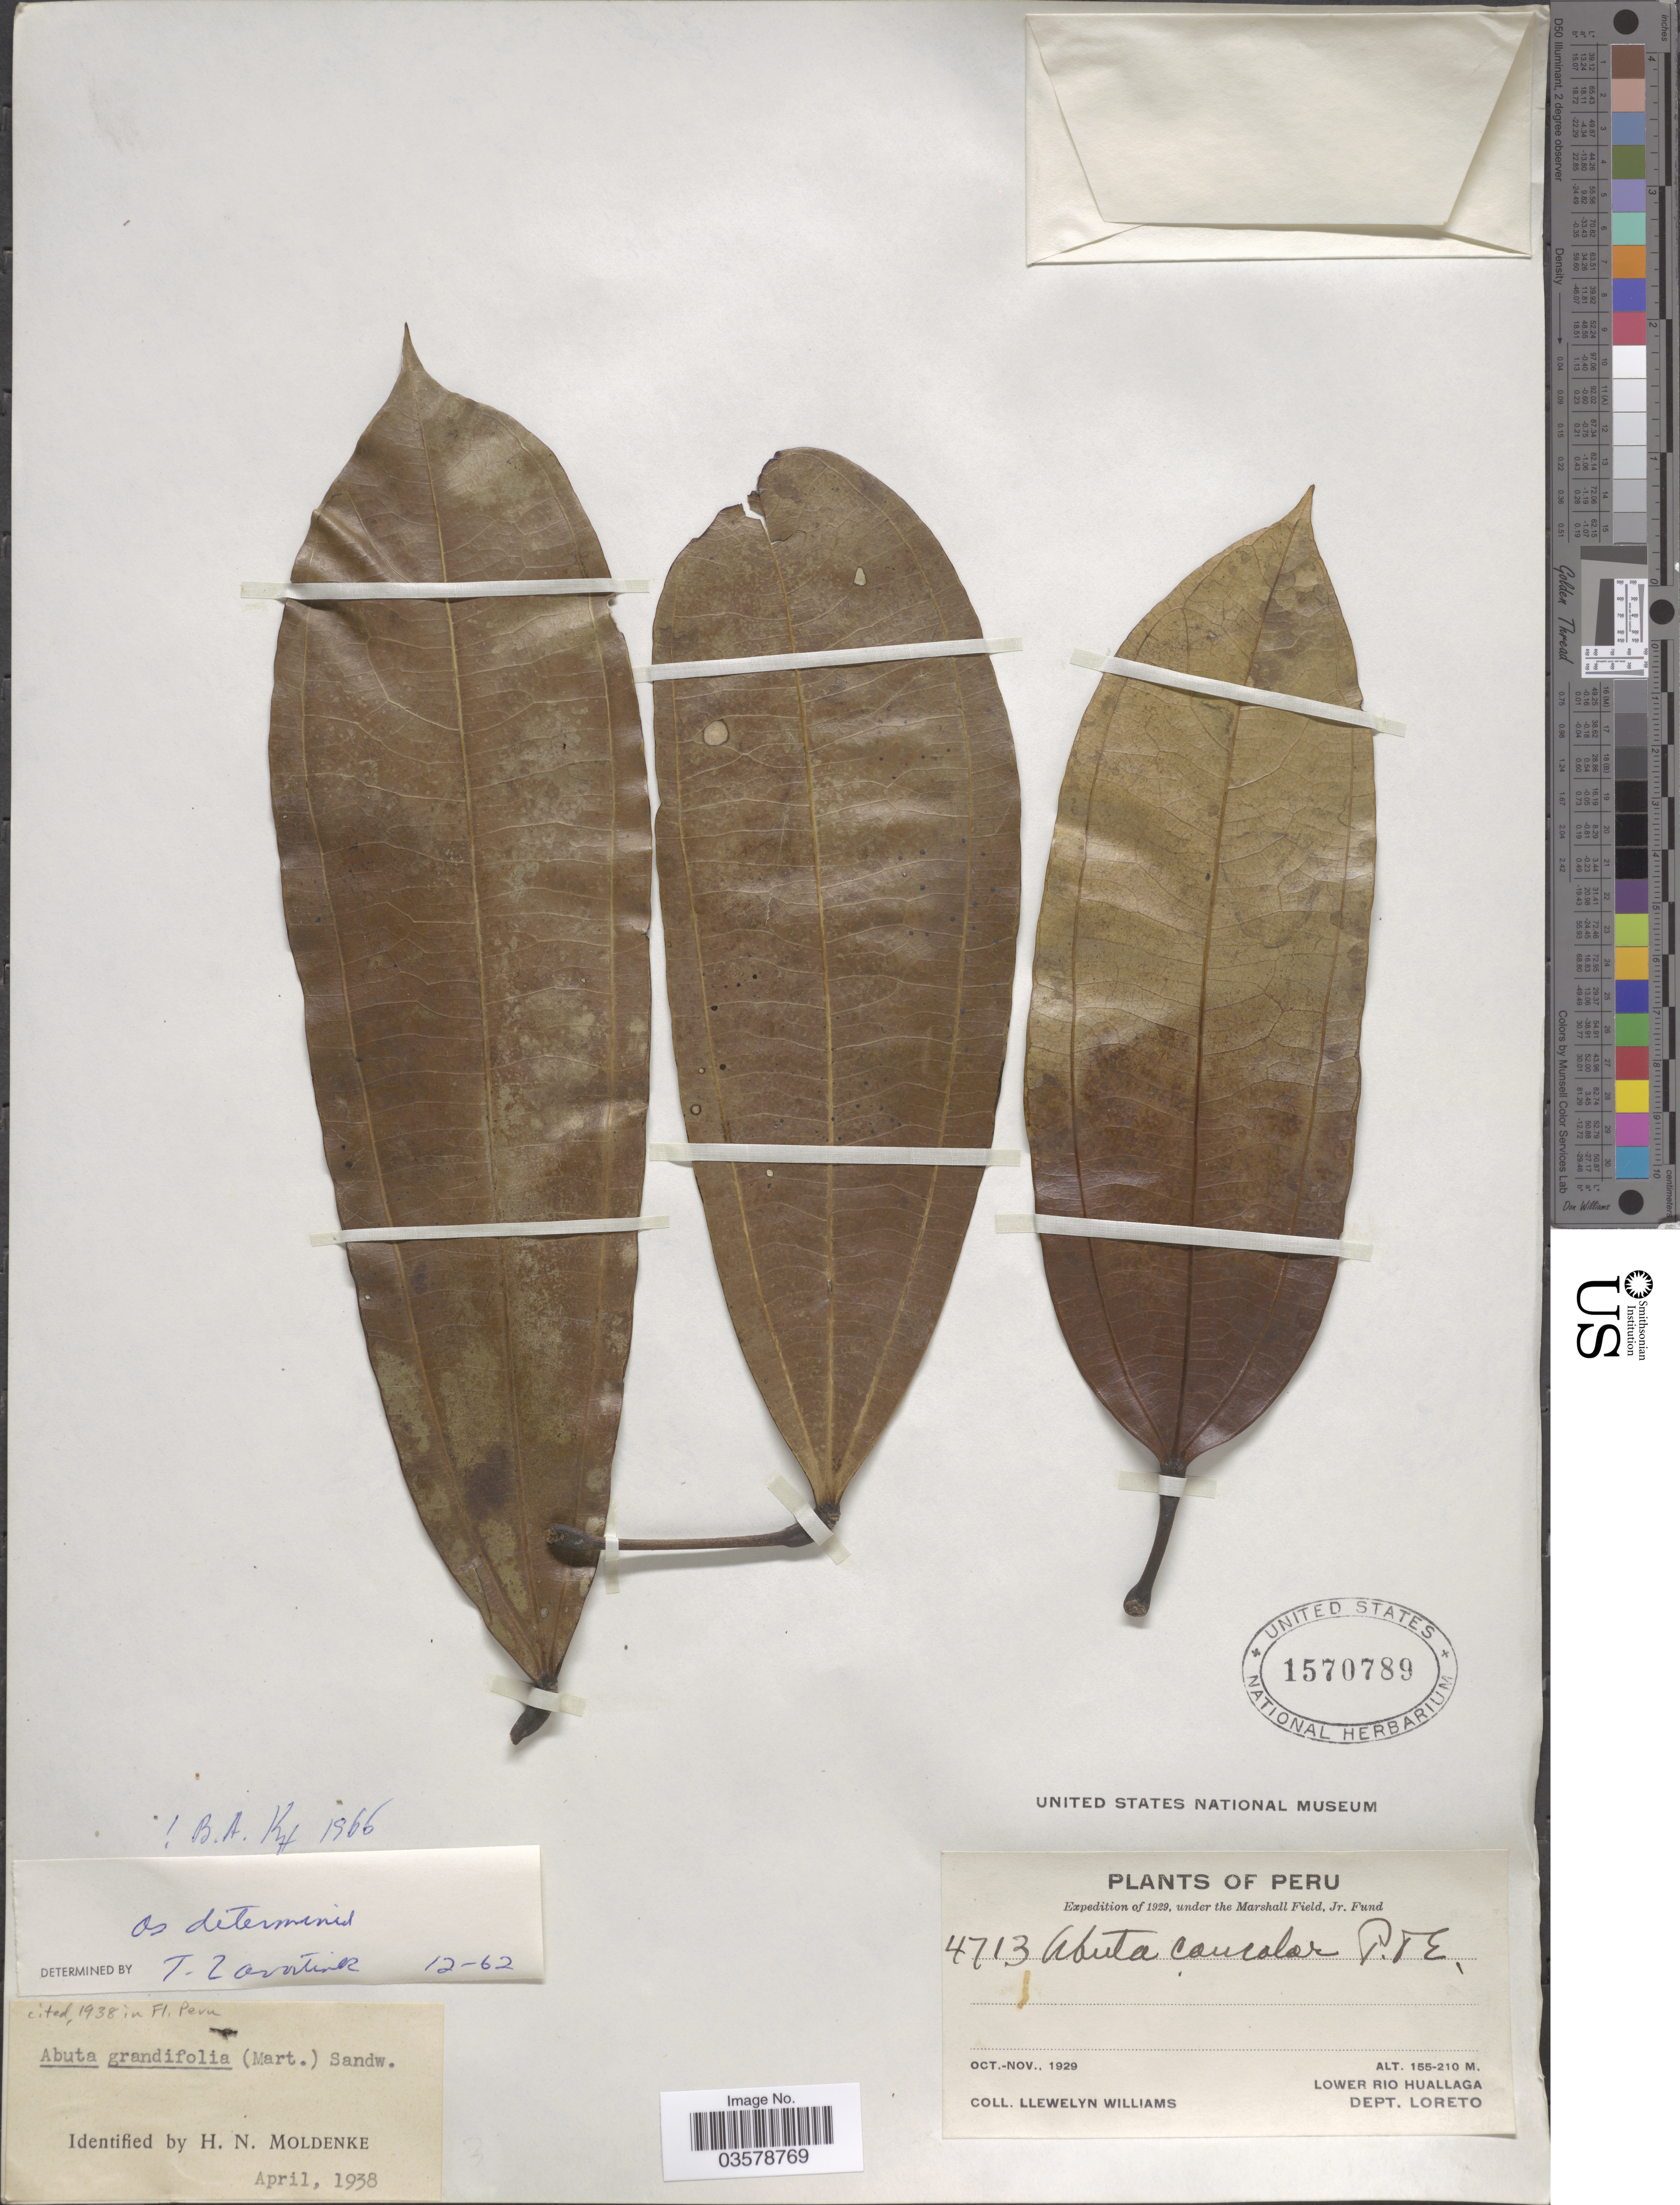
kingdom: Plantae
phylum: Tracheophyta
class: Magnoliopsida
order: Ranunculales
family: Menispermaceae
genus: Abuta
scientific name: Abuta grandifolia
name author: (Mart.) Sandwith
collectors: Ll. Williams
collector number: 4713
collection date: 1929-10/1929-11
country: Peru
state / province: Loreto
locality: Lower Rio Huallaga. Dept. Loreto.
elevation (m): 155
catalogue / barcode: US 1570789